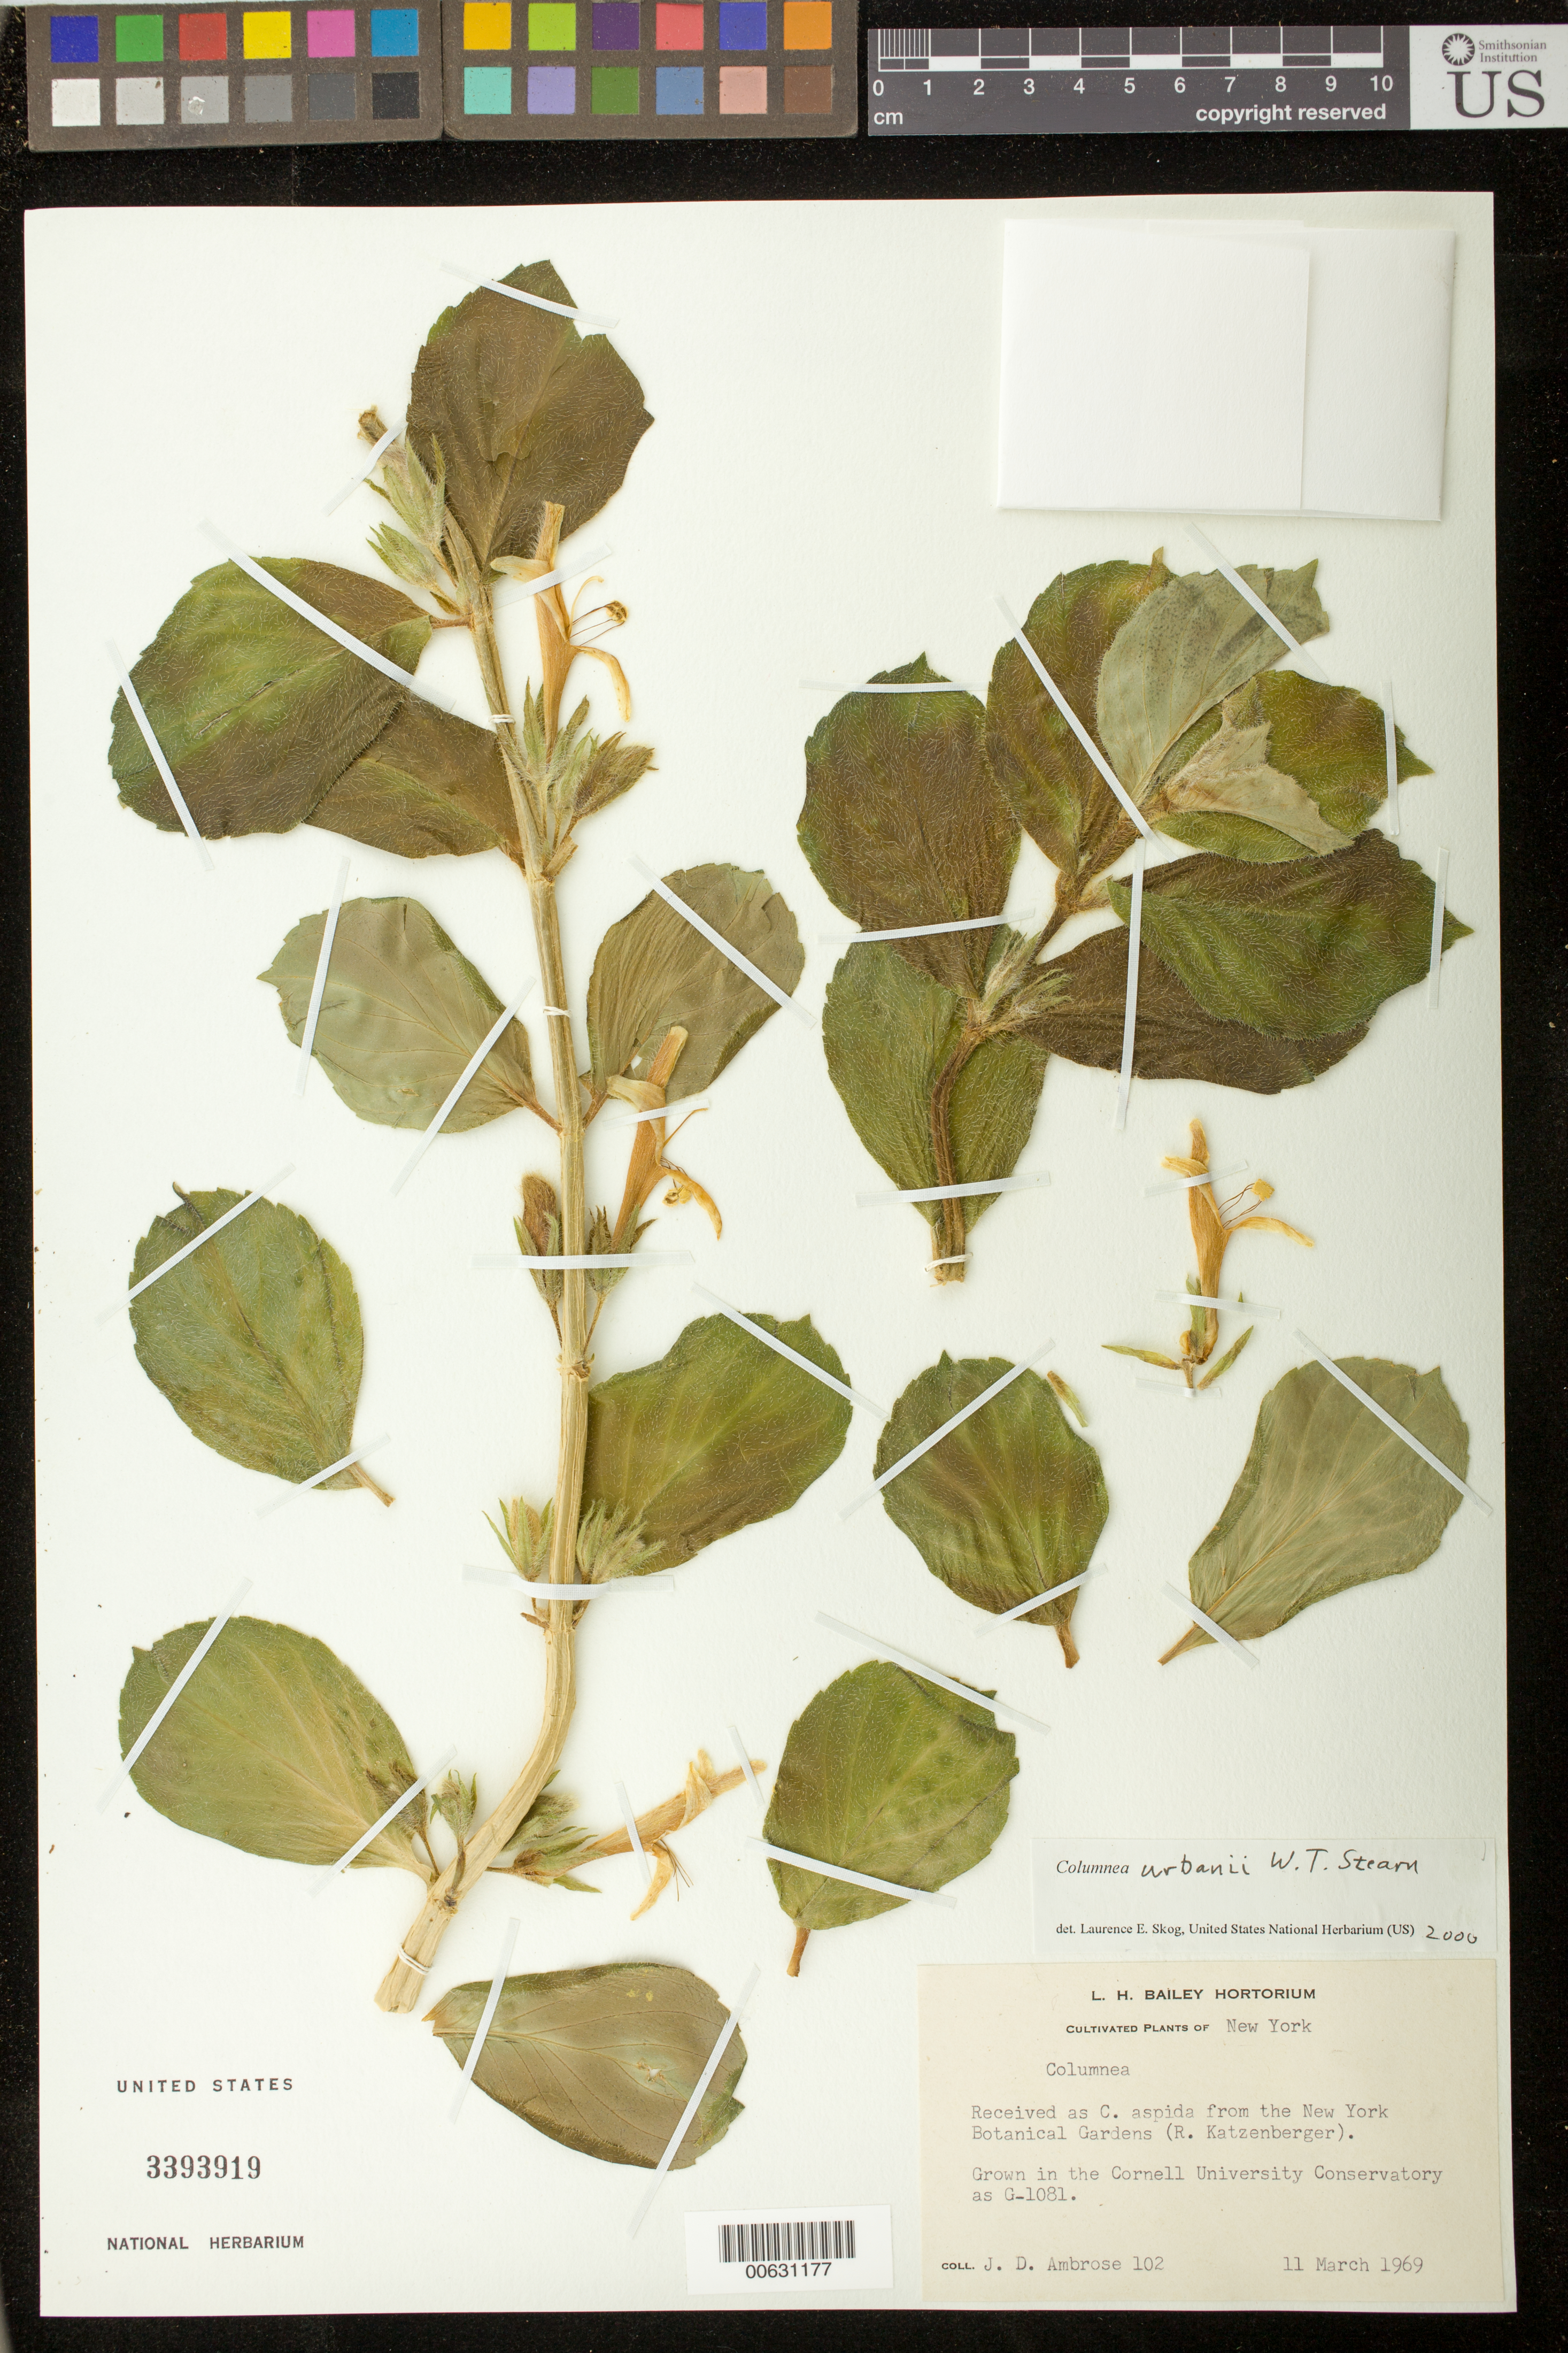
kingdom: Plantae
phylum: Tracheophyta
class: Magnoliopsida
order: Lamiales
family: Gesneriaceae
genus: Columnea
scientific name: Columnea urbanii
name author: Stearn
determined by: Skog, Laurence E.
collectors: J. D. Ambrose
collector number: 102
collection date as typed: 11 Mar 1969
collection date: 1969-03-11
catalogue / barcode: US 3393919